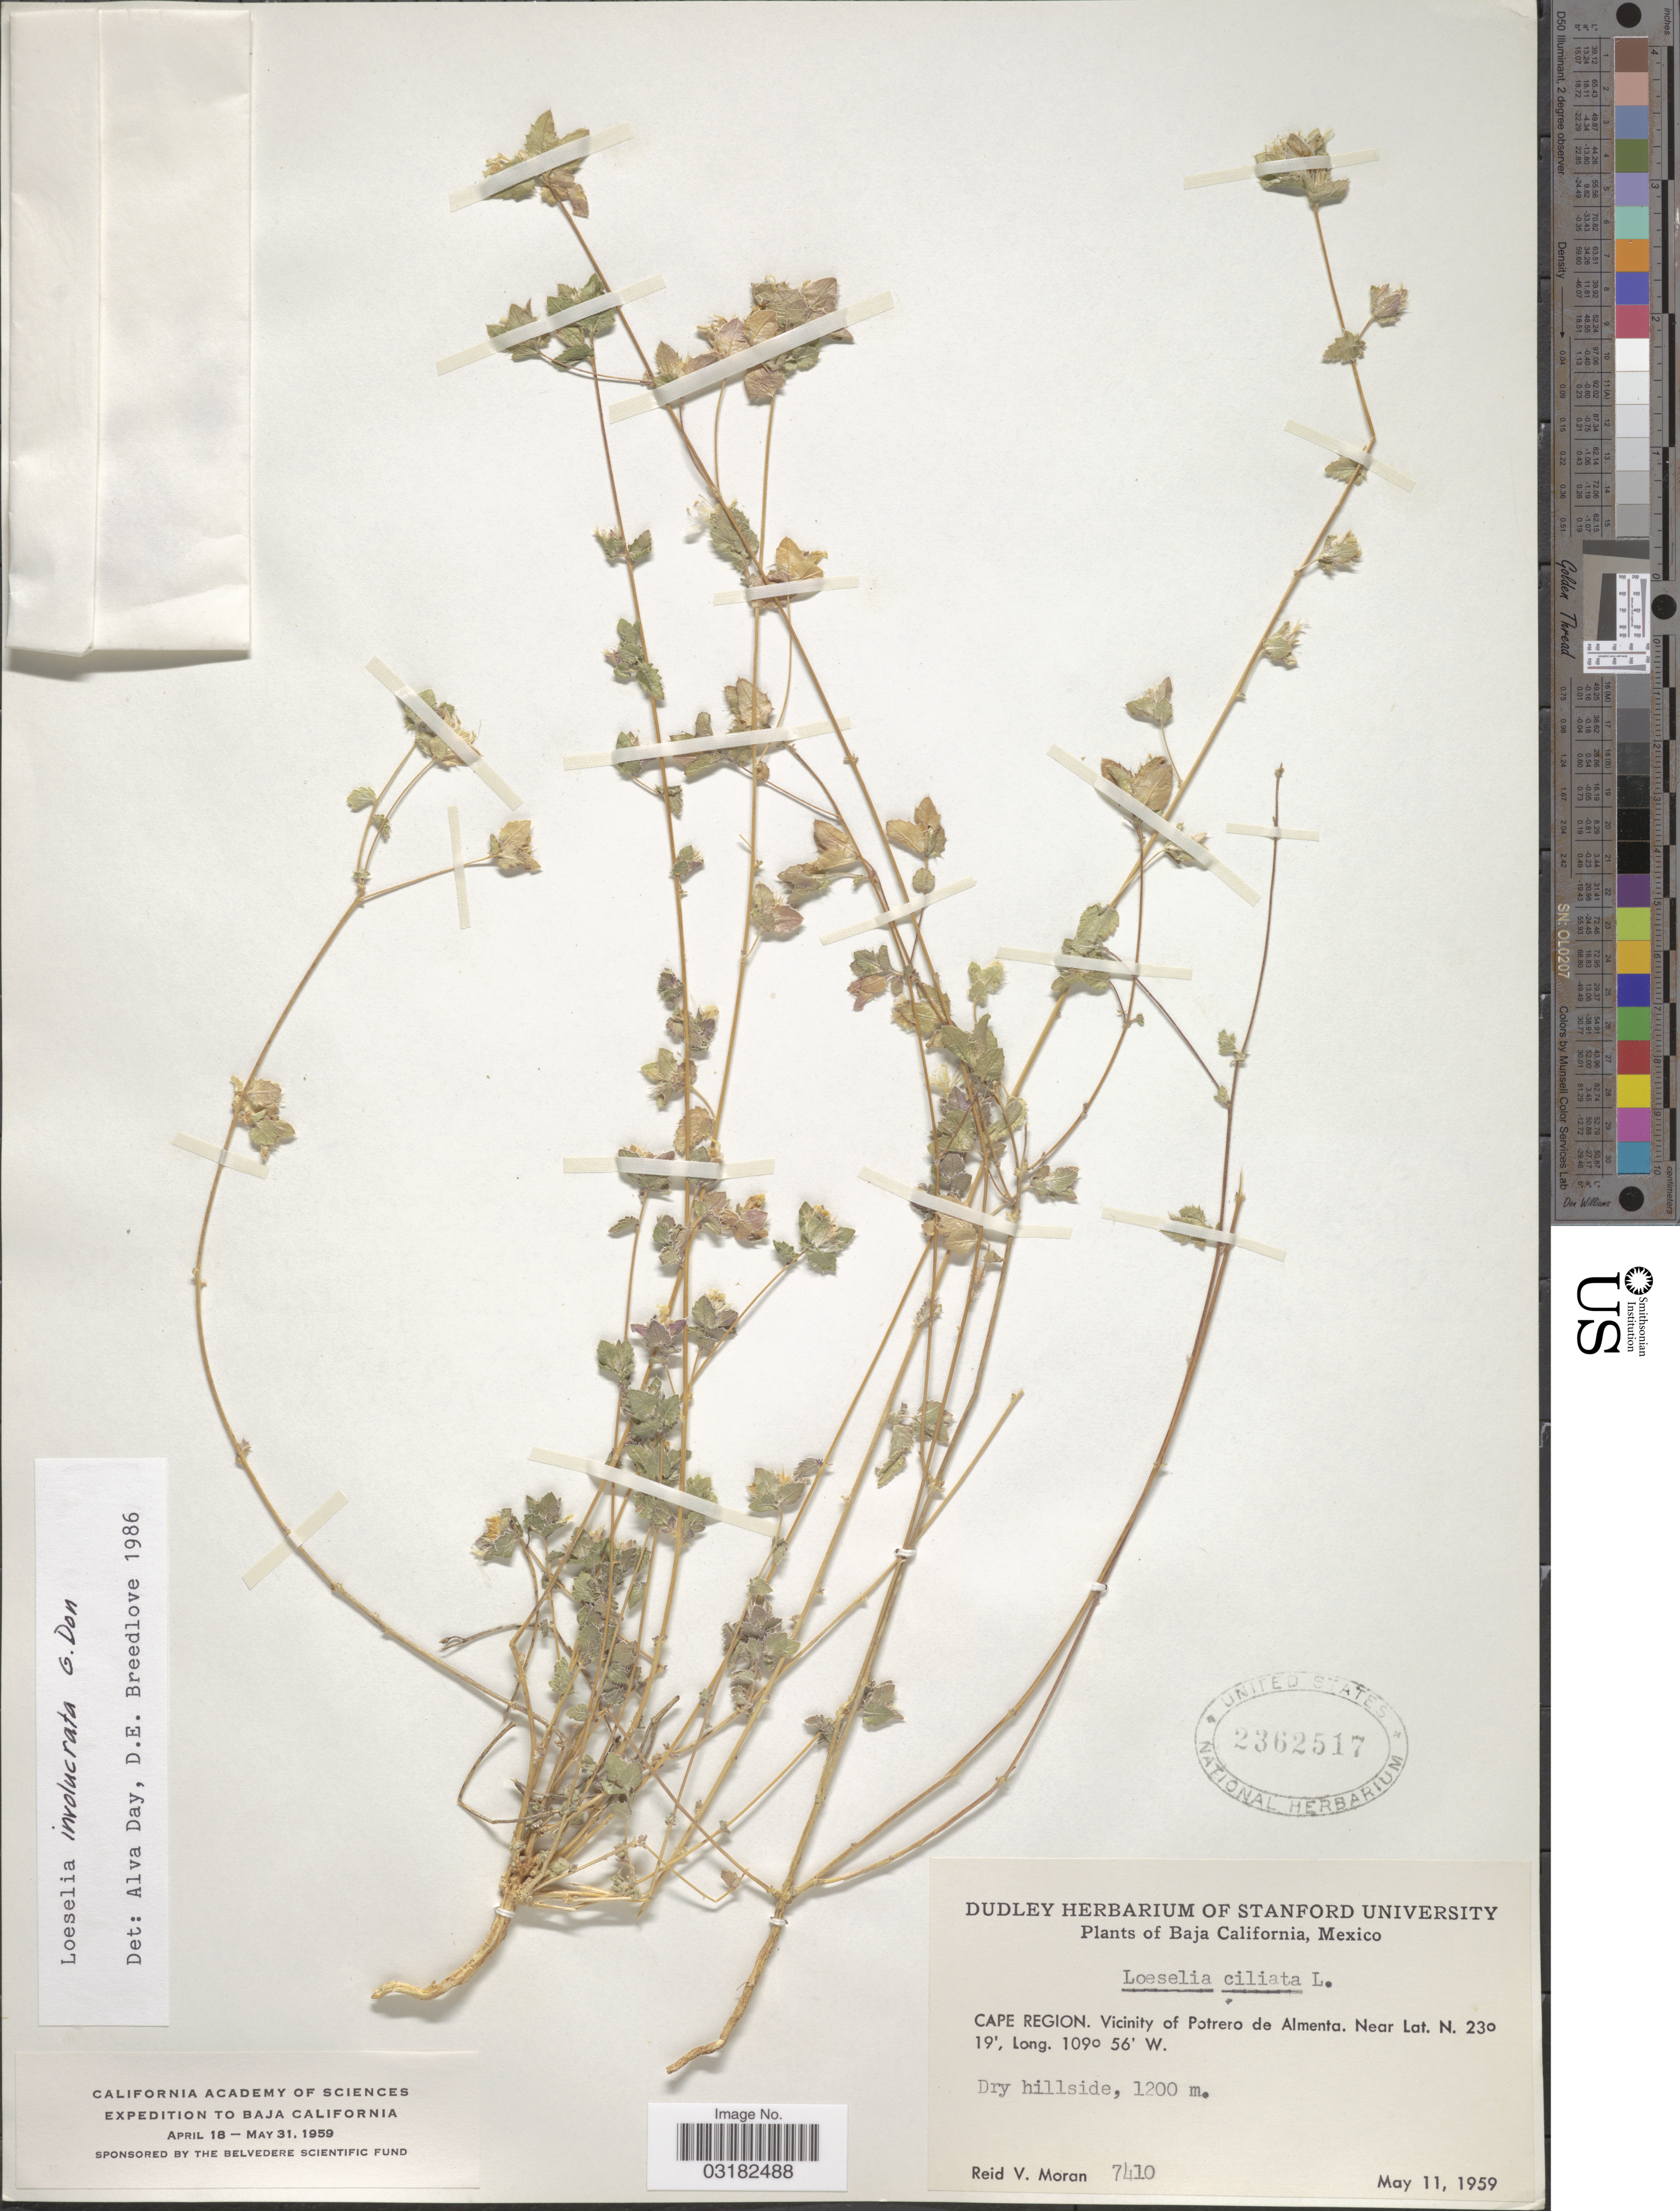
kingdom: Plantae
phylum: Tracheophyta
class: Magnoliopsida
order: Ericales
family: Polemoniaceae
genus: Loeselia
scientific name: Loeselia involucrata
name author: G. Don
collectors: R. V. Moran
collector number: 7410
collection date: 1959-05-11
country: Mexico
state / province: Baja California Sur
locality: Cape Region. Vicinity of Potrero de Almenta. Dry hillside.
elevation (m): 1200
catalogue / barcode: US 2362517